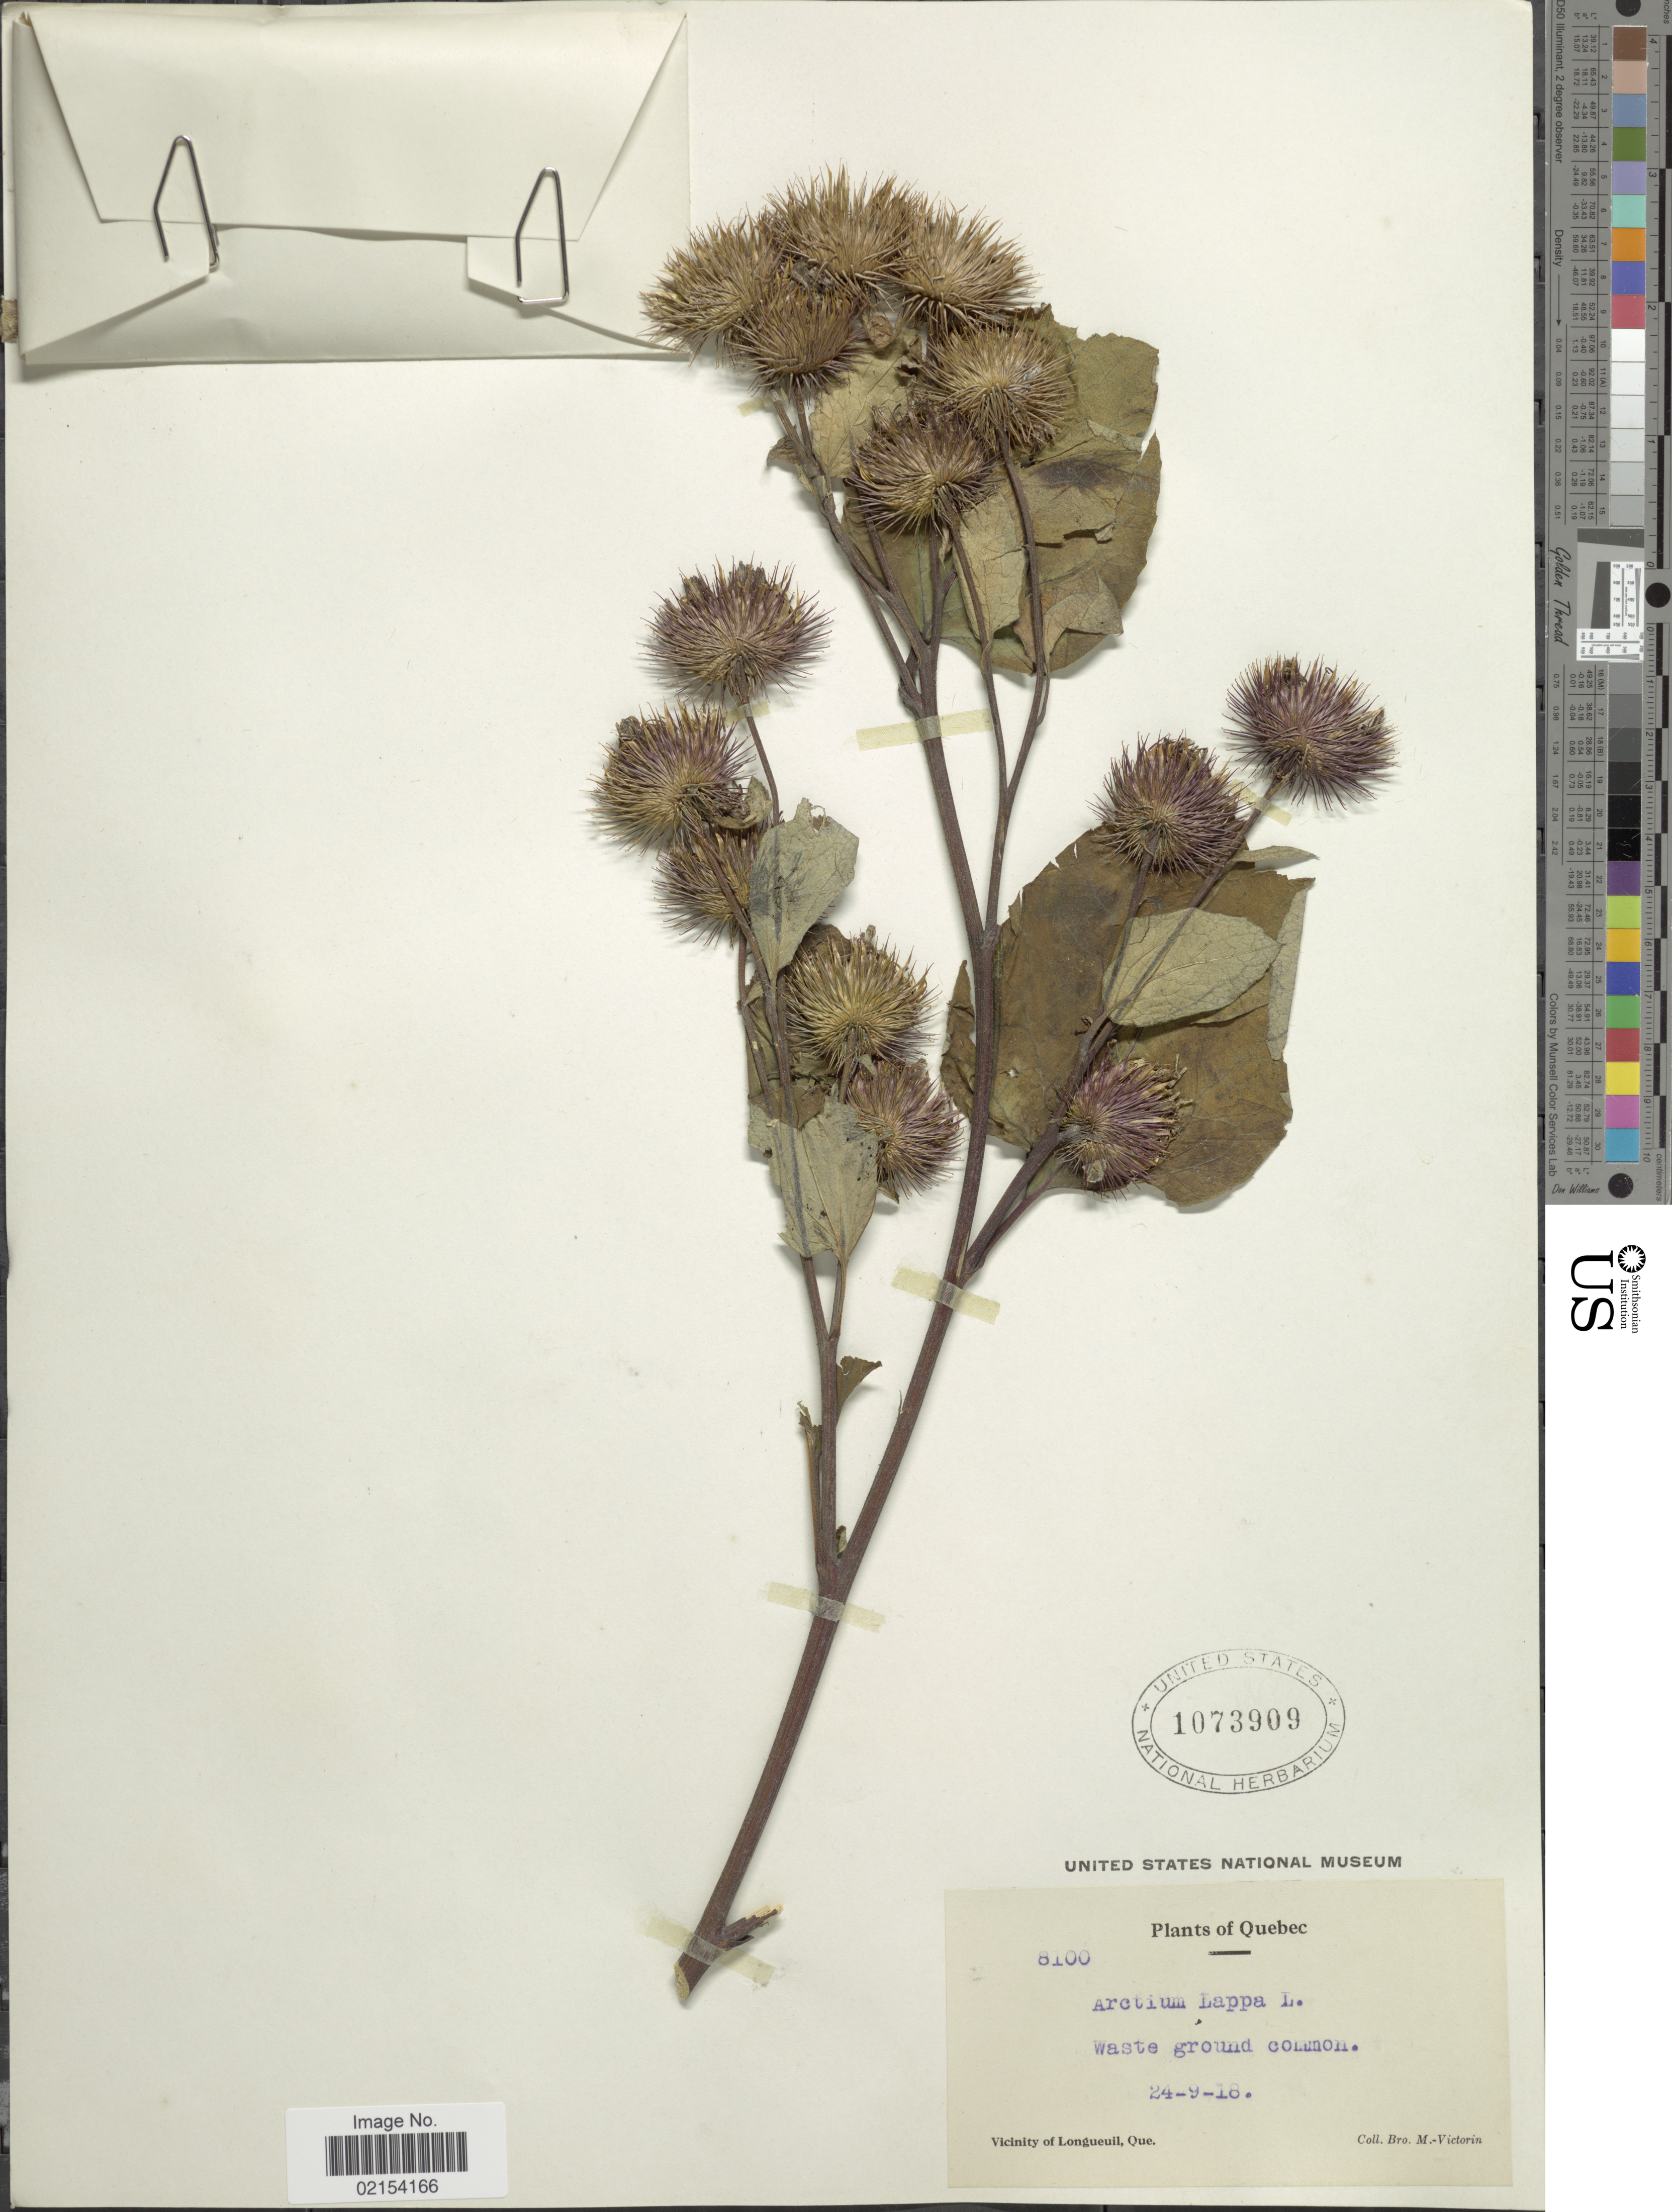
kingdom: Plantae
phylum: Tracheophyta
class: Magnoliopsida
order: Asterales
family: Asteraceae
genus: Arctium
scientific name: Arctium lappa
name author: L.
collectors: Fr. Marie-Victorin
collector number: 8100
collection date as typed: Transcribed d/m/y: 24/9/18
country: Canada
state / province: Quebec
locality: Vicinity of Longueuil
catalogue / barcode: US 1073909